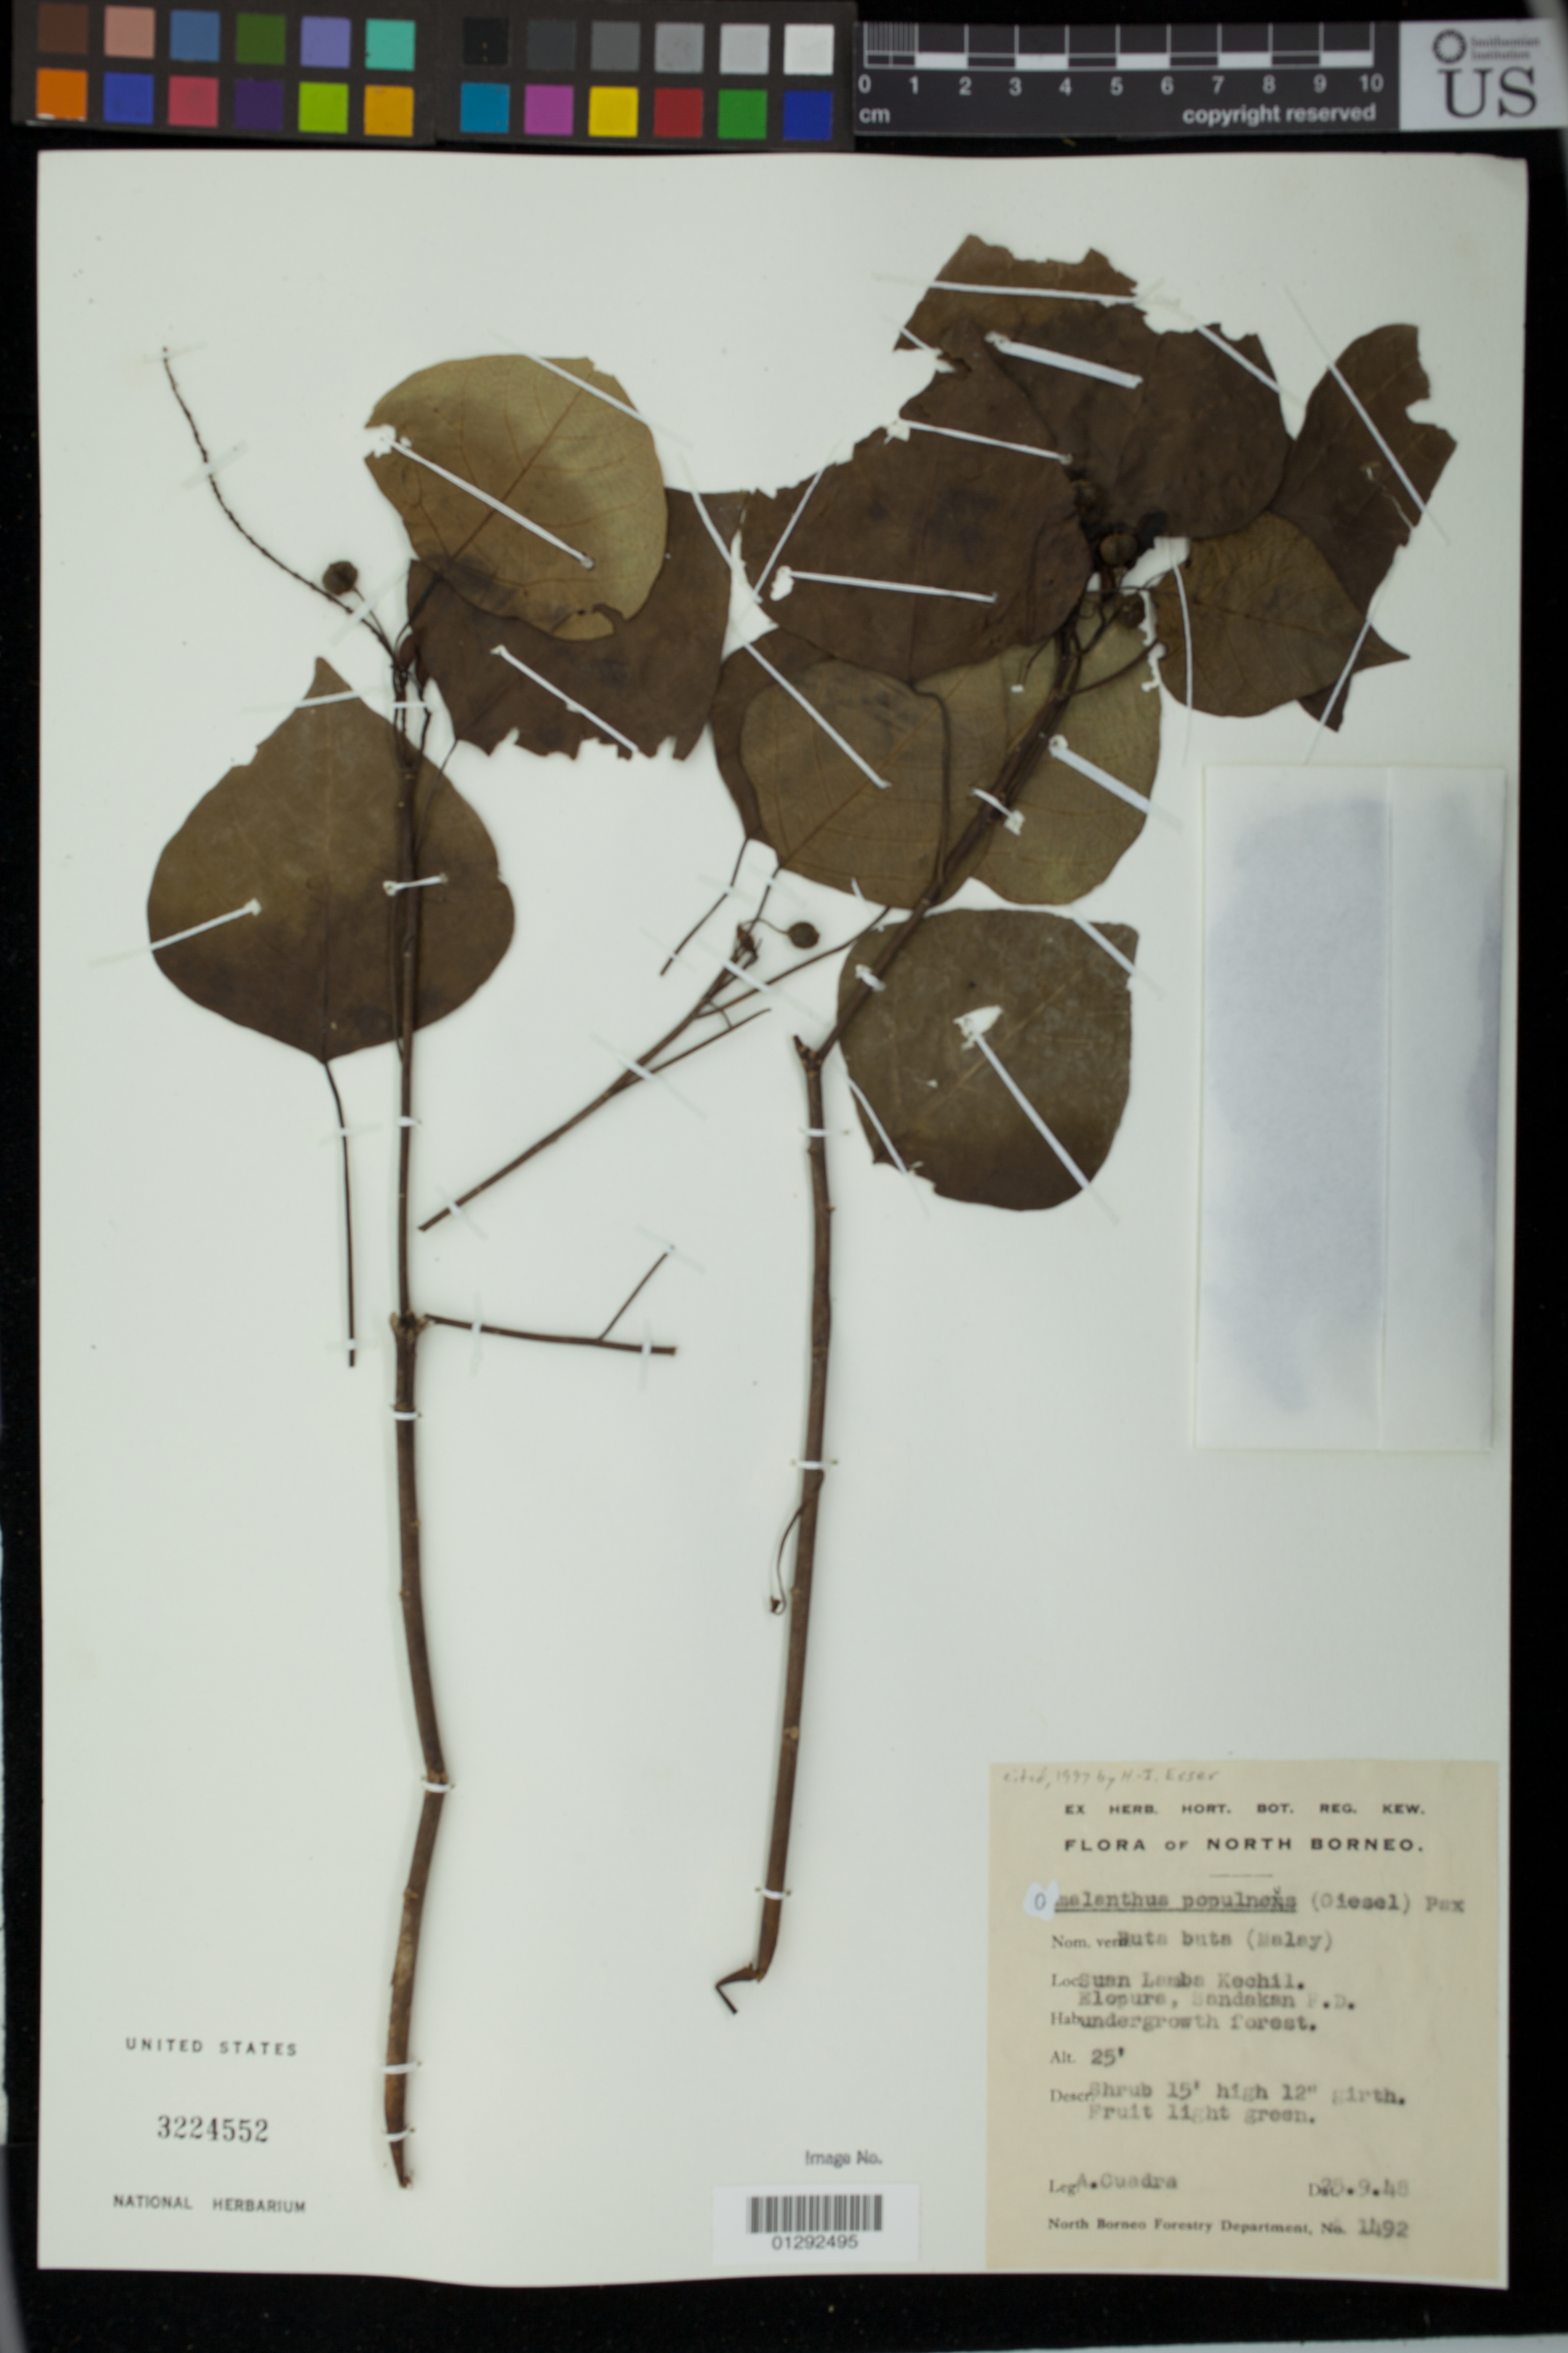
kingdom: Plantae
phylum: Tracheophyta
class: Magnoliopsida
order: Malpighiales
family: Euphorbiaceae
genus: Homalanthus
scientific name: Homalanthus populneus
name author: (Geiseler) Kuntze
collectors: A. Cuadra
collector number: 1492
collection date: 1948-09-25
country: Malaysia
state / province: Sabah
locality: Suan Lmba Kechil. Klopsurea, Sandakan f.d.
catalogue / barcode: US 3224552